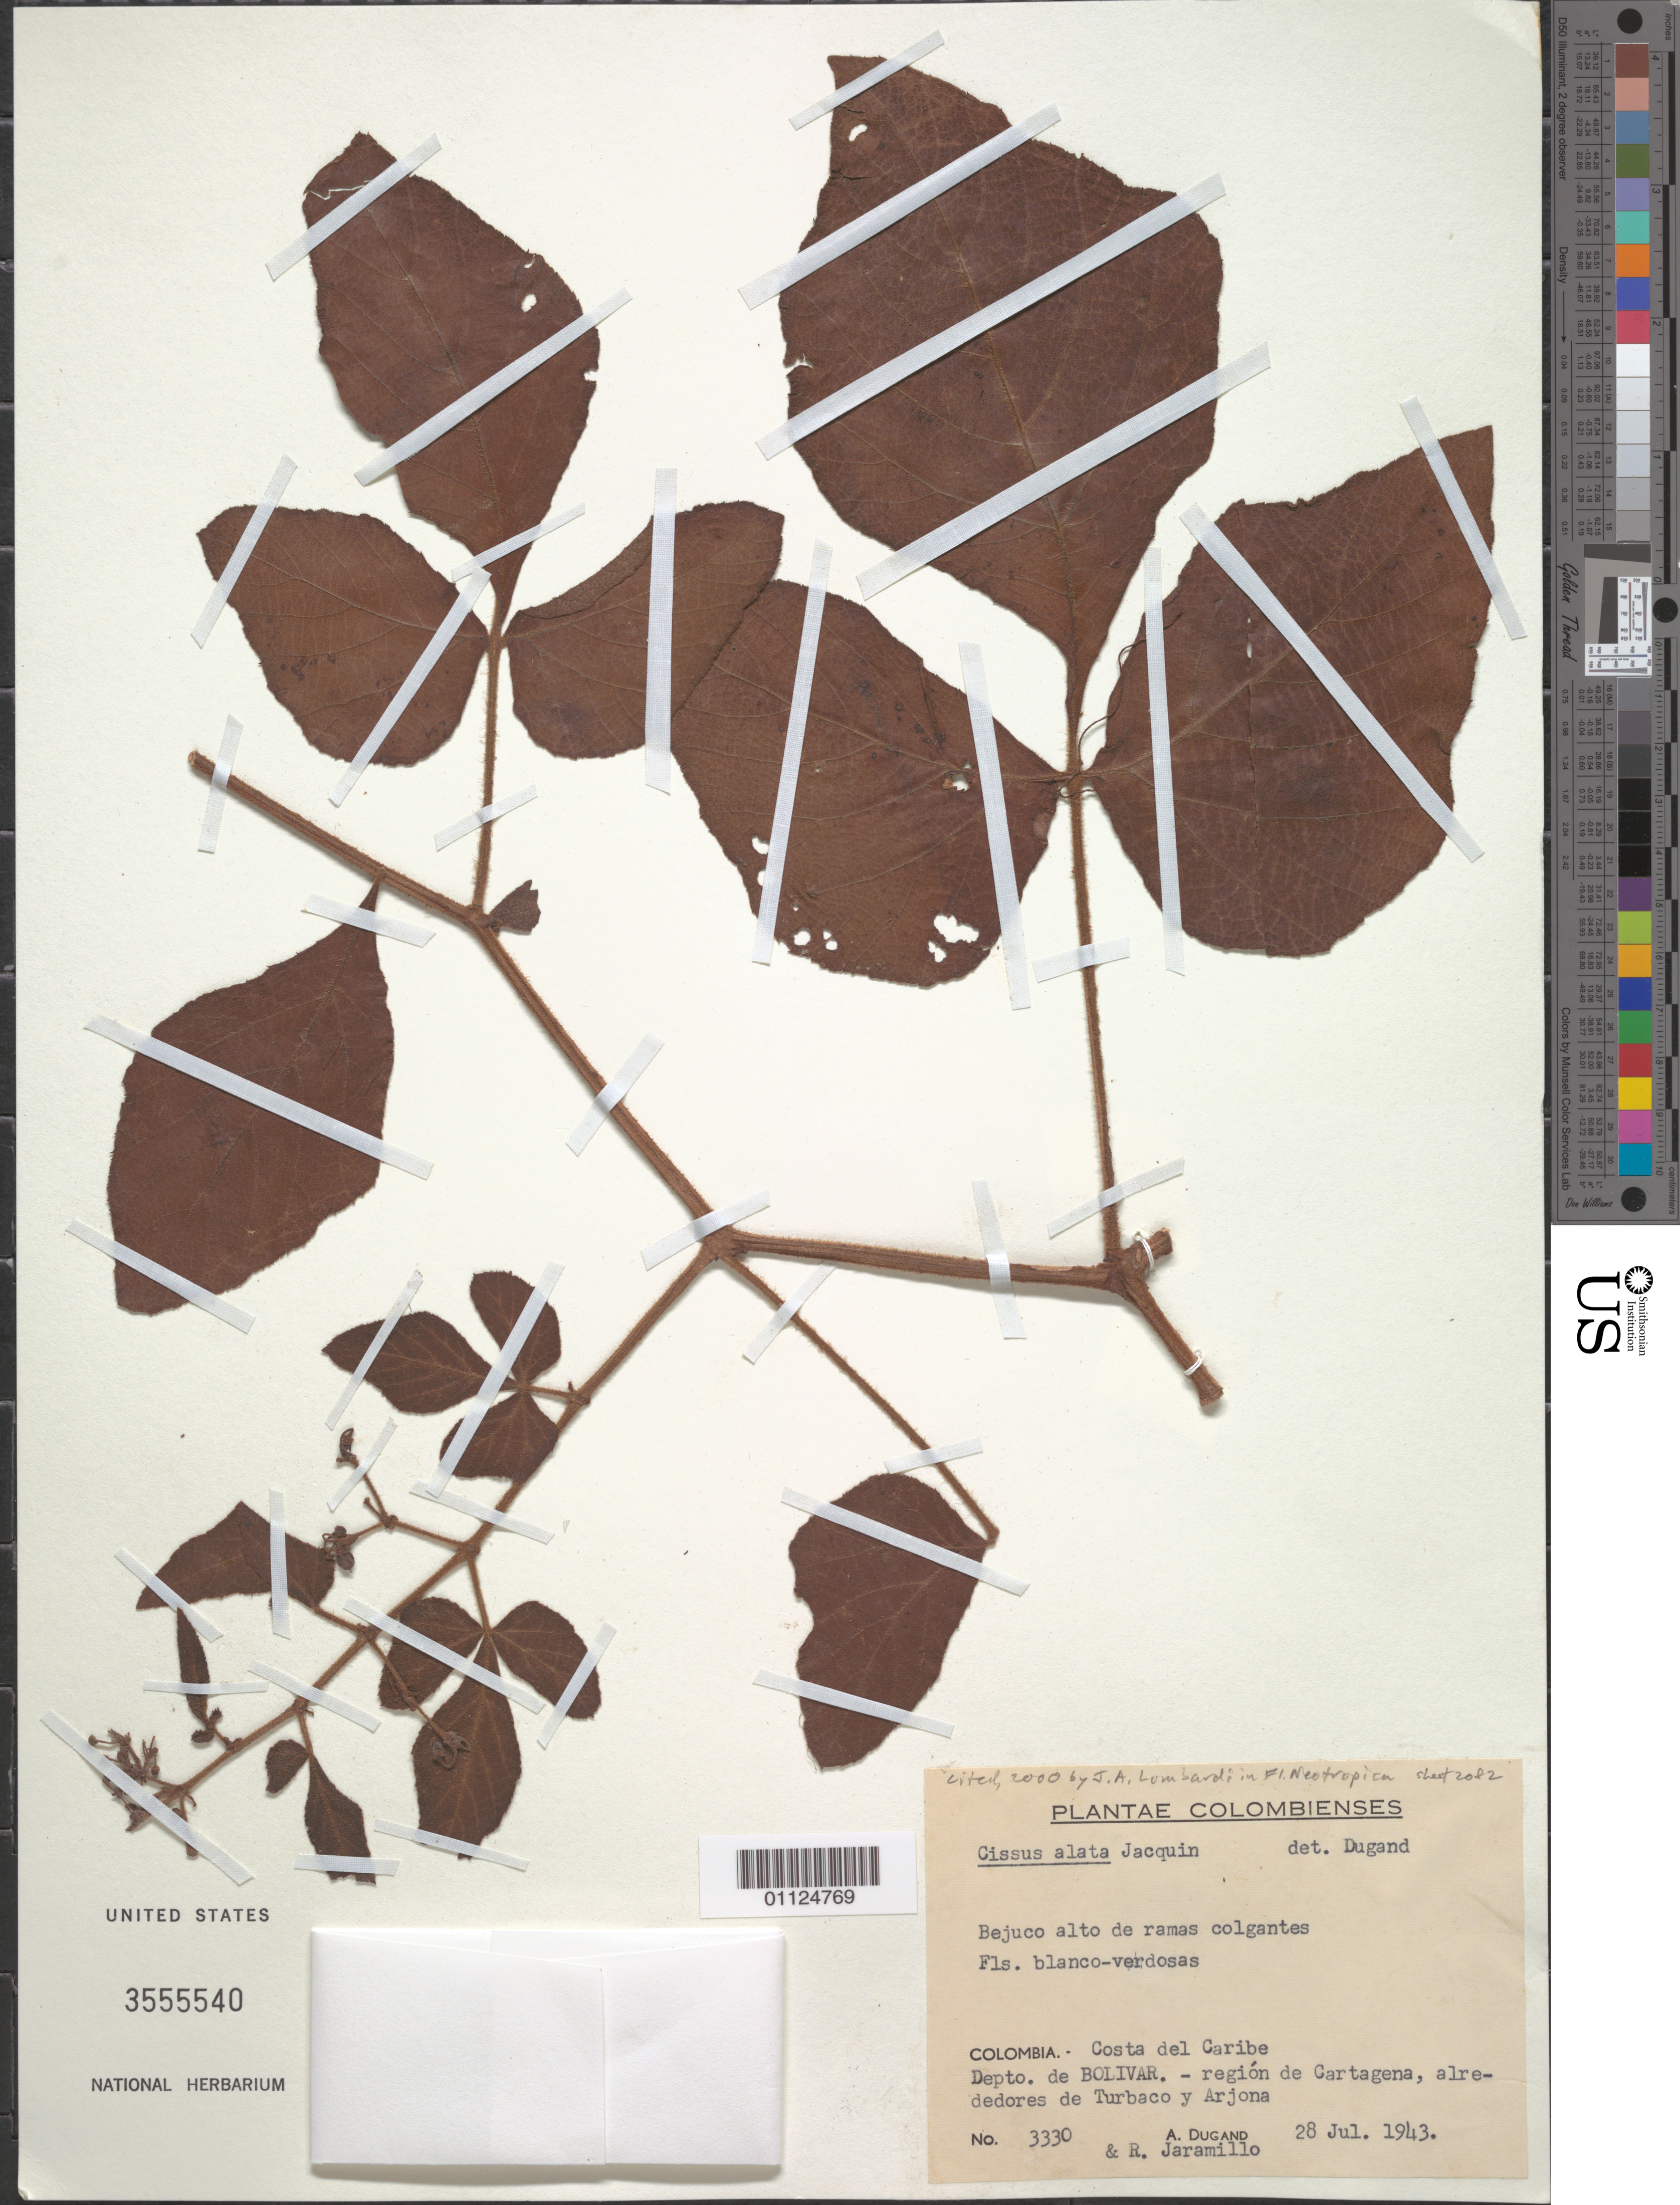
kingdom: Plantae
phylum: Tracheophyta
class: Magnoliopsida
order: Vitales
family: Vitaceae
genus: Cissus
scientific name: Cissus alata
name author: Jacq.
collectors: A. Dugand G. & R. Jaramillo M.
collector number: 3330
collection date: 1943-07-28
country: Colombia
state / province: Bolívar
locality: Region de Cartagena, alrededores de Turbaco y Arjona.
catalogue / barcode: US 3555540